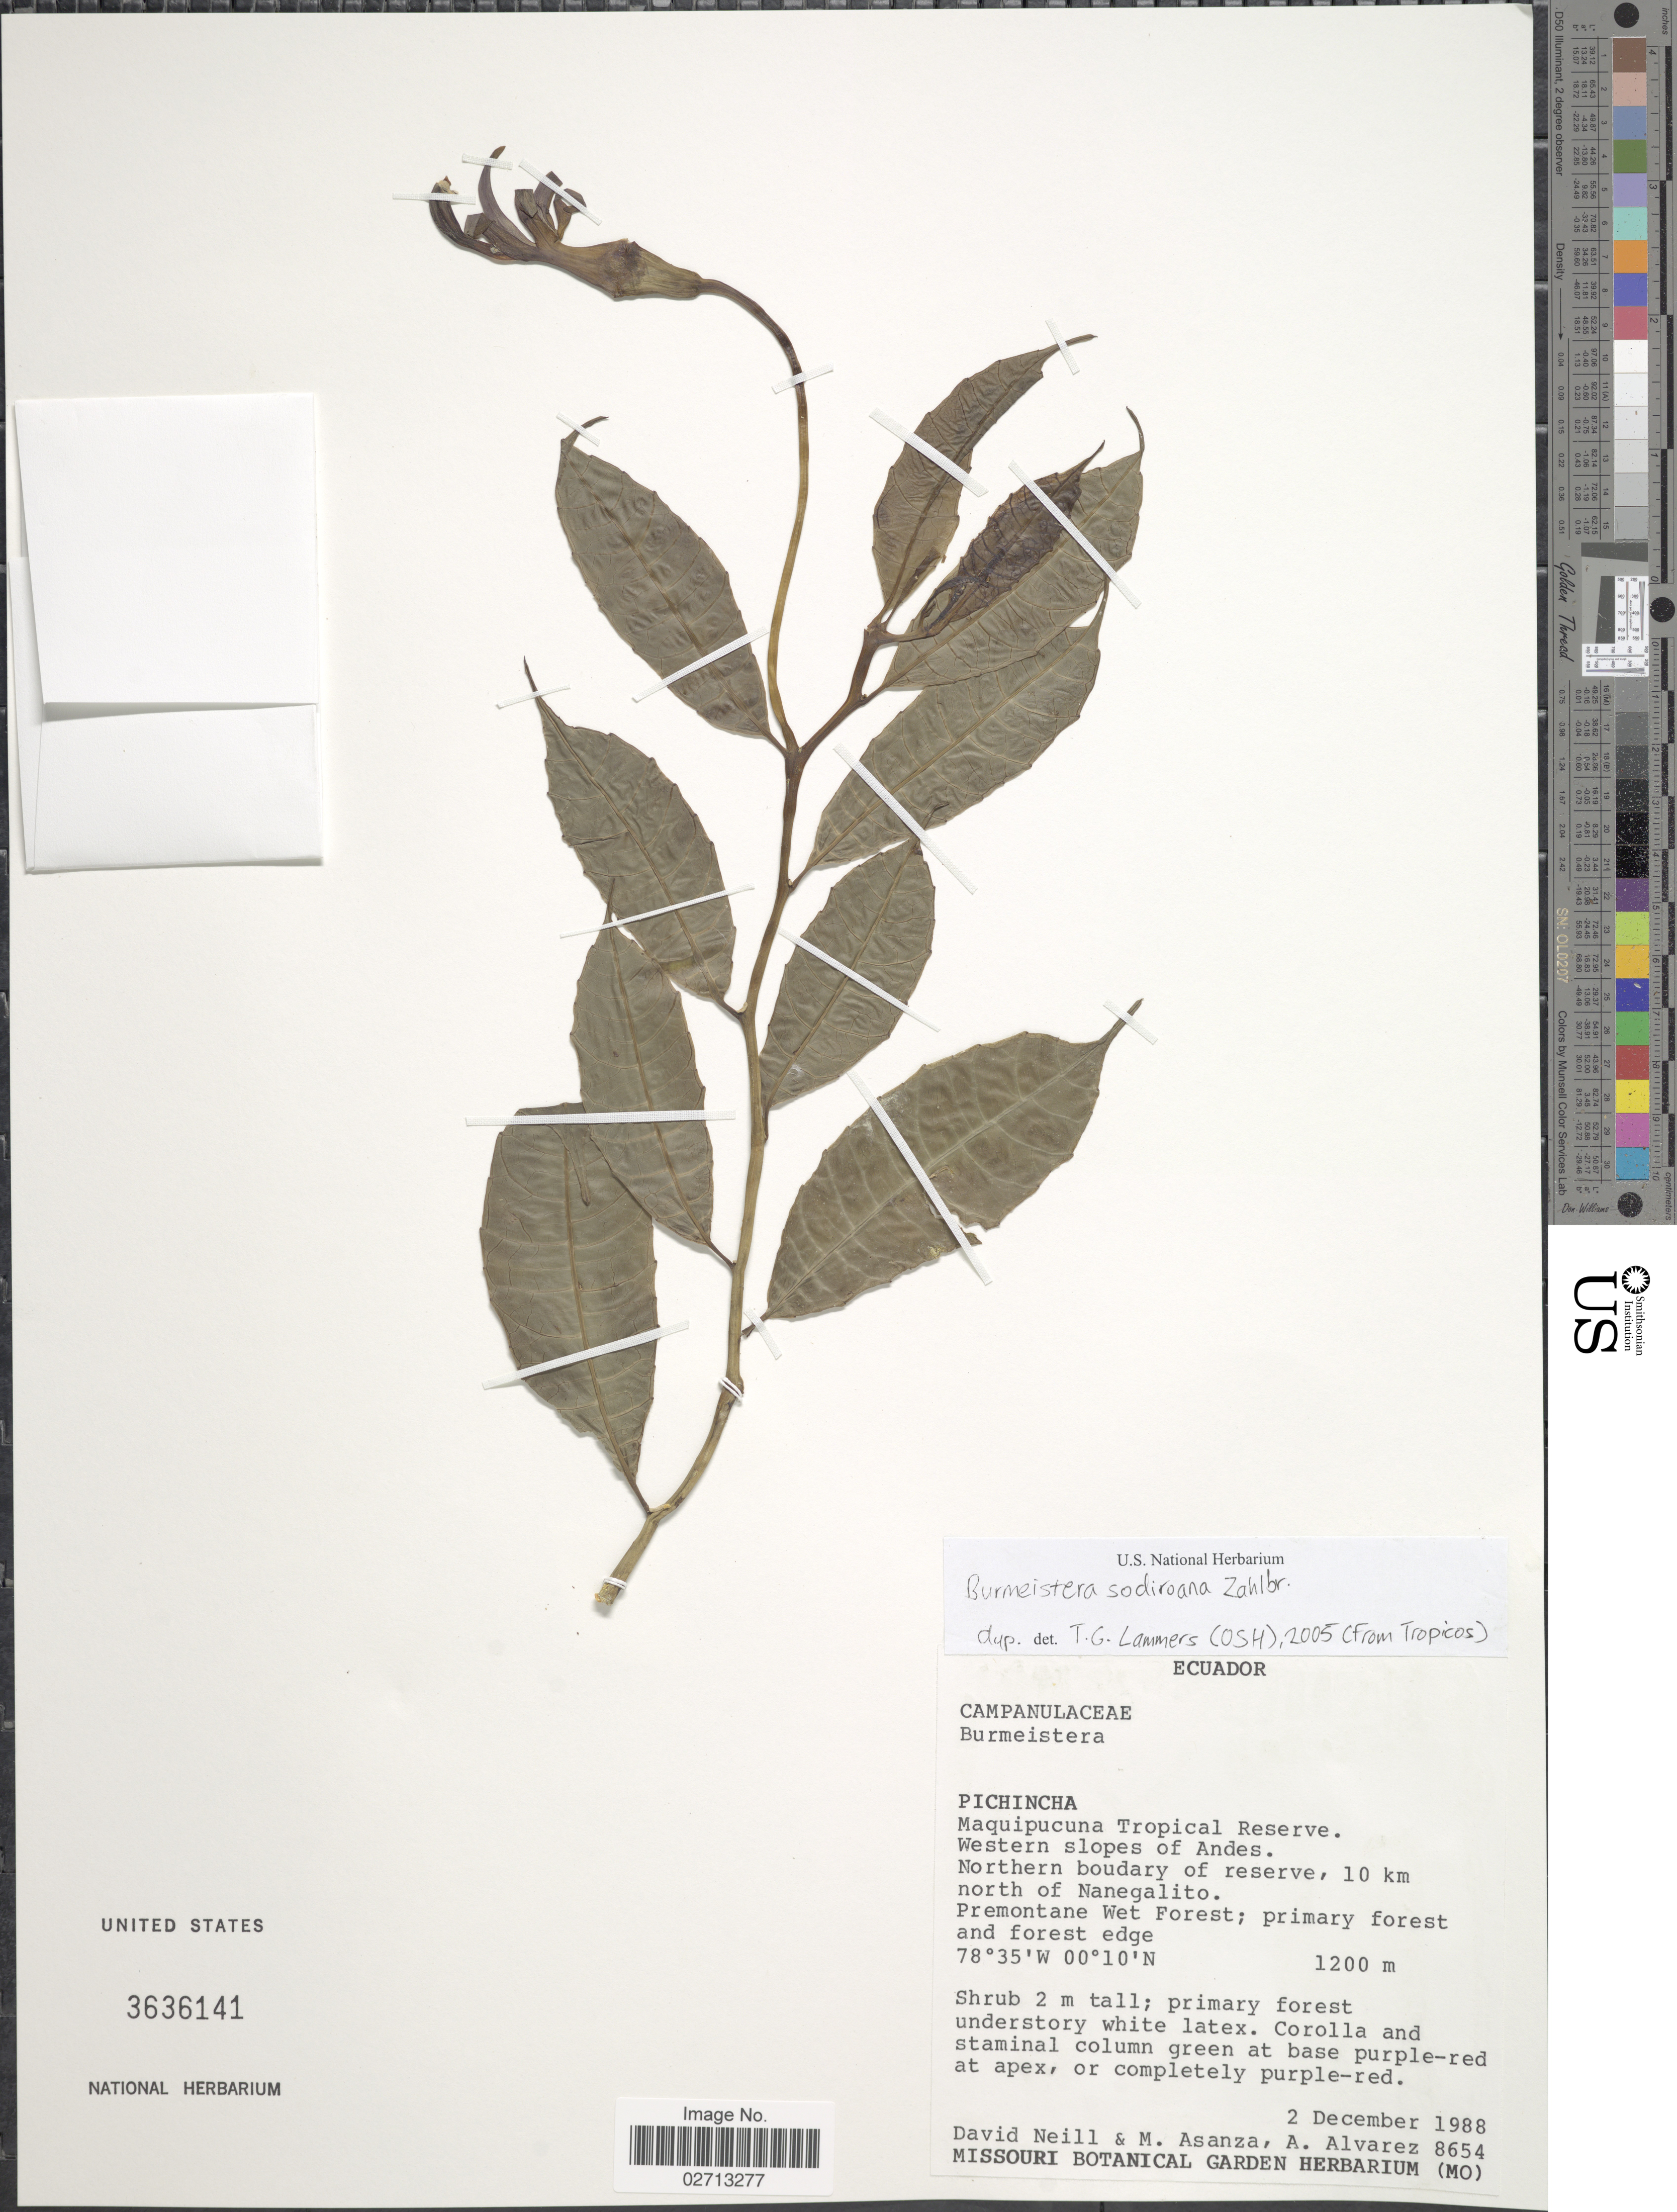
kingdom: Plantae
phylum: Tracheophyta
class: Magnoliopsida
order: Asterales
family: Campanulaceae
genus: Burmeistera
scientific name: Burmeistera sodiroana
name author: Zahlbr.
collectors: D. Neill, M. Asanza & A. Alvarez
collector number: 8654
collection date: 1988-12-02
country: Ecuador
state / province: Pichincha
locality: Maquipucana Tropical Reserve. Western slopes of Andes. Northern boundary of reserve, 10 km north of Nanegalito.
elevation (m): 1200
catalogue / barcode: US 3636141